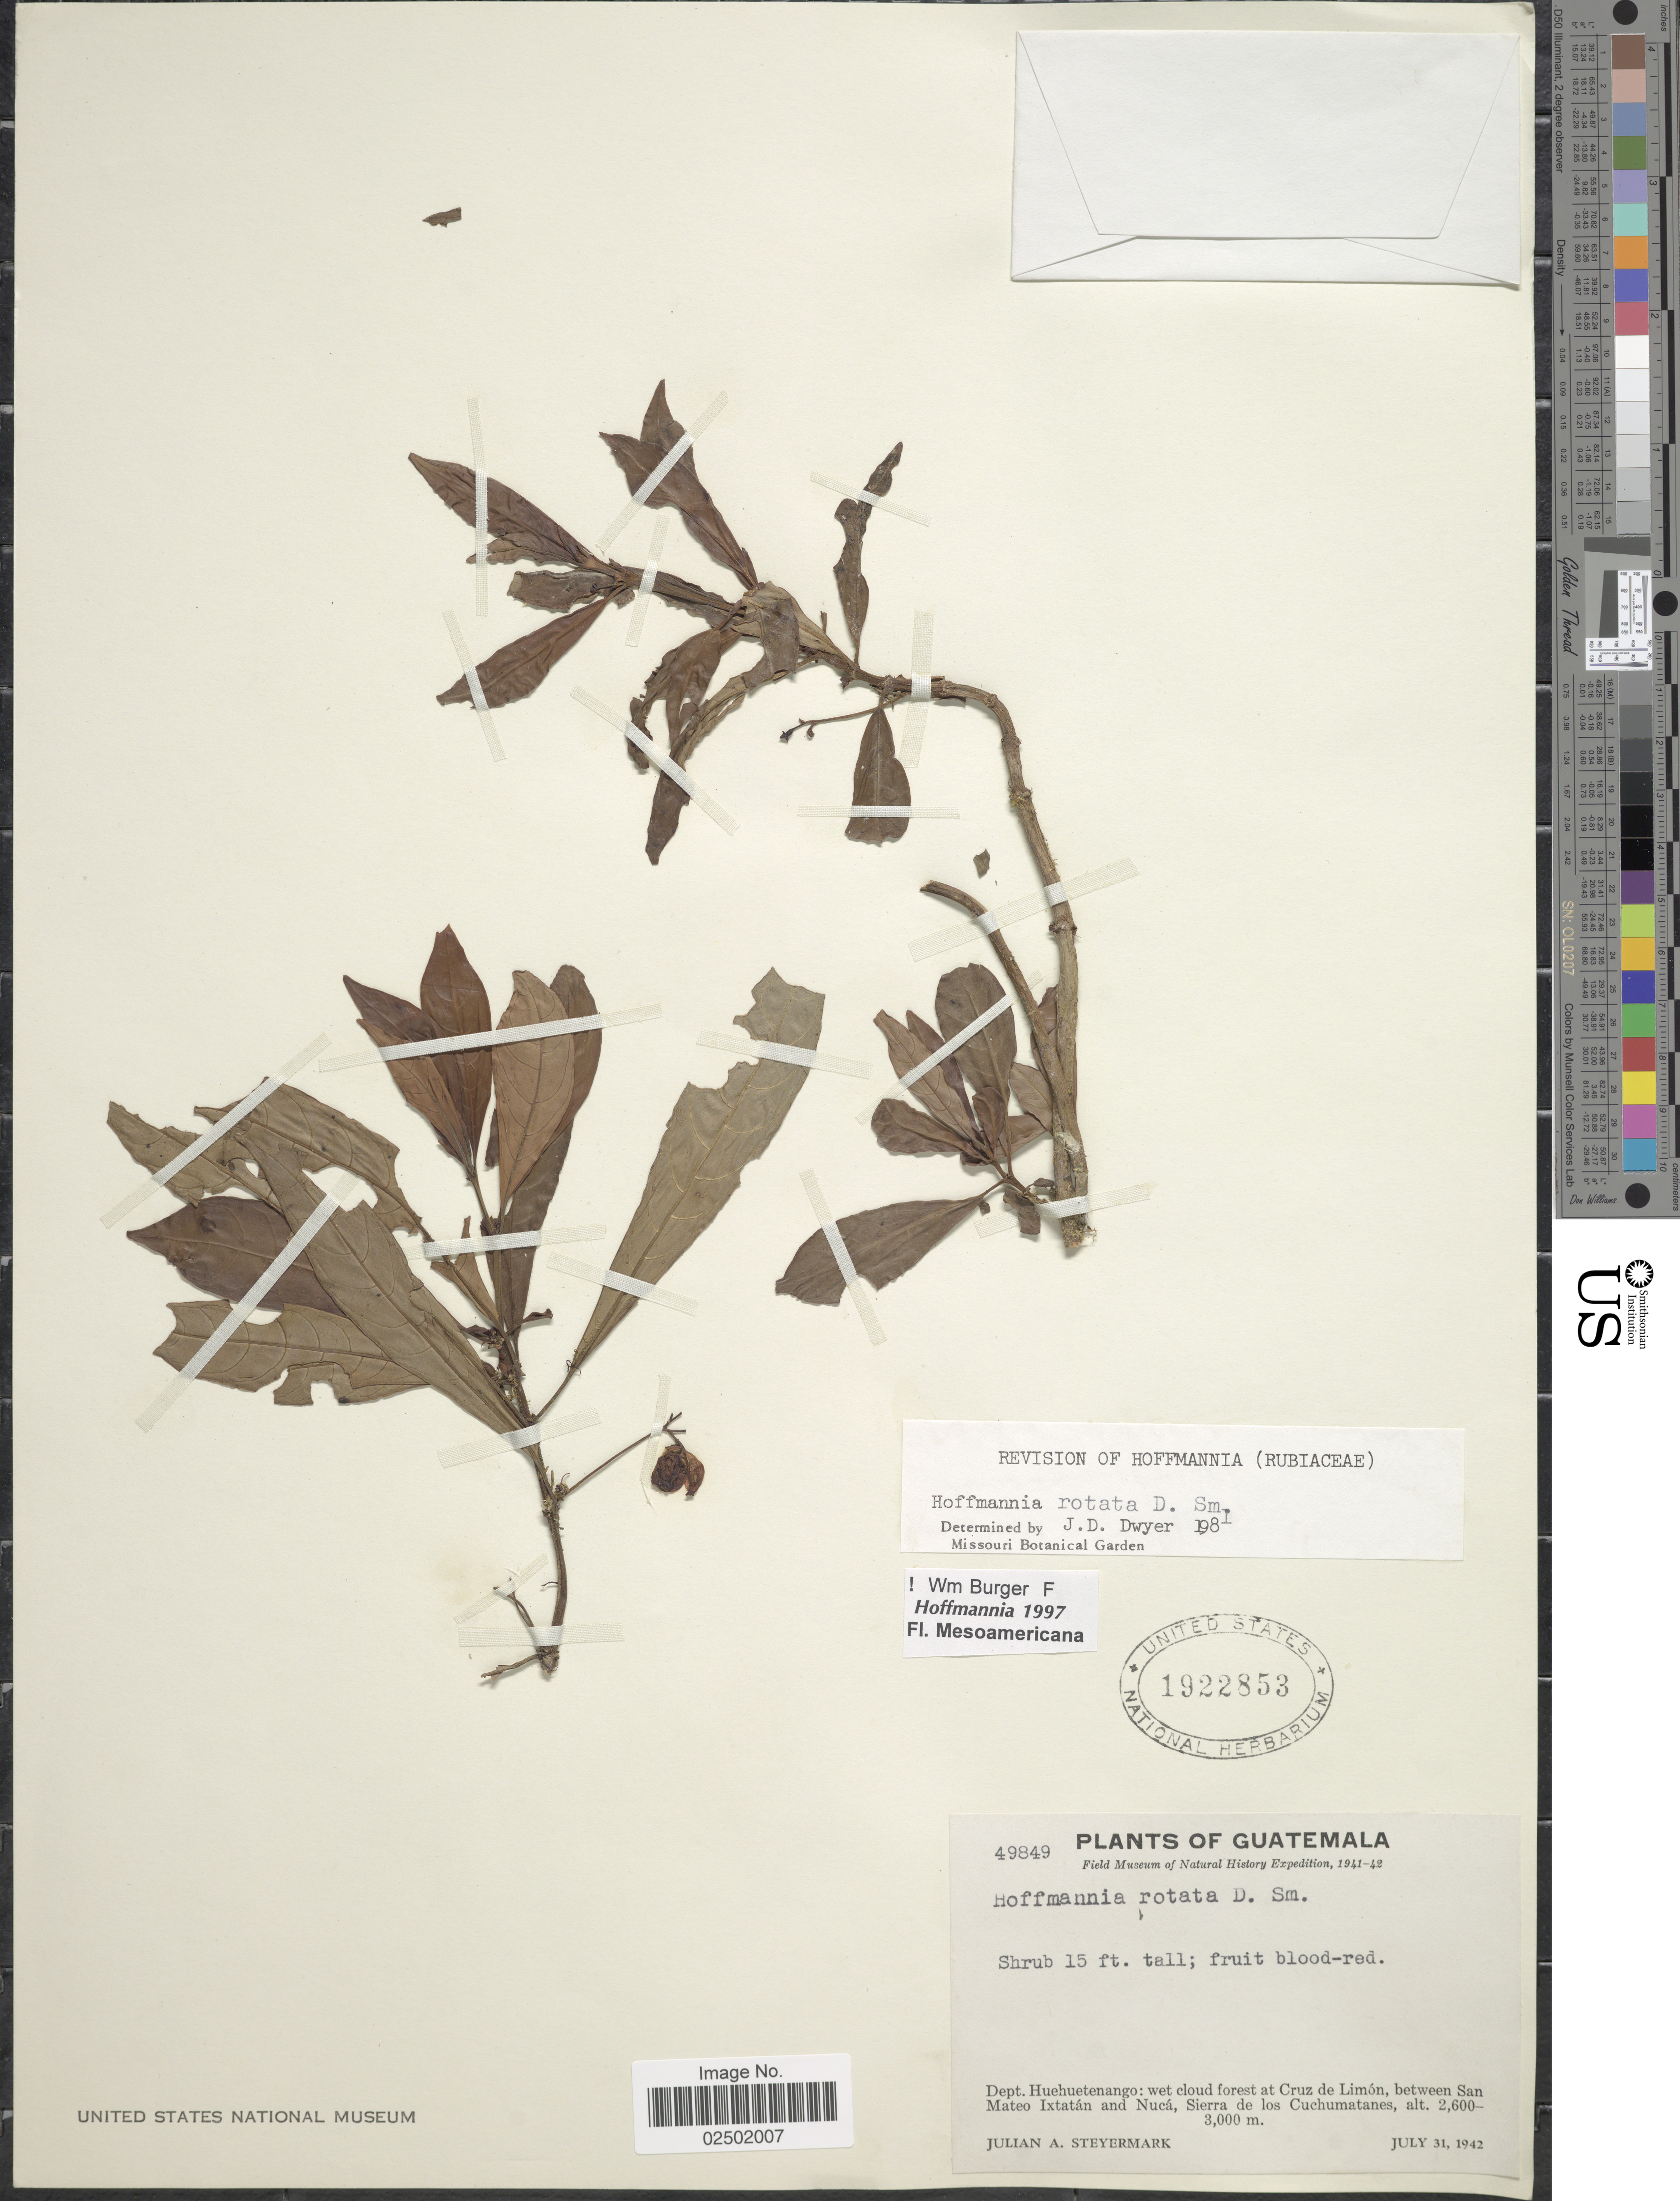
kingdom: Plantae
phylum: Tracheophyta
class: Magnoliopsida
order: Gentianales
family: Rubiaceae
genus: Hoffmannia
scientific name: Hoffmannia rotata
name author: Donn. Sm.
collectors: J. Steyermark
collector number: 49849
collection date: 1942-07-31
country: Guatemala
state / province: Huehuetenango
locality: Dept. Huehuetenango: wet cloud forest at Cruz de Limon, between San Mateo Ixtatan and Nuca, Sierra de los Cuchumatanes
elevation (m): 2600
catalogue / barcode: US 1922853